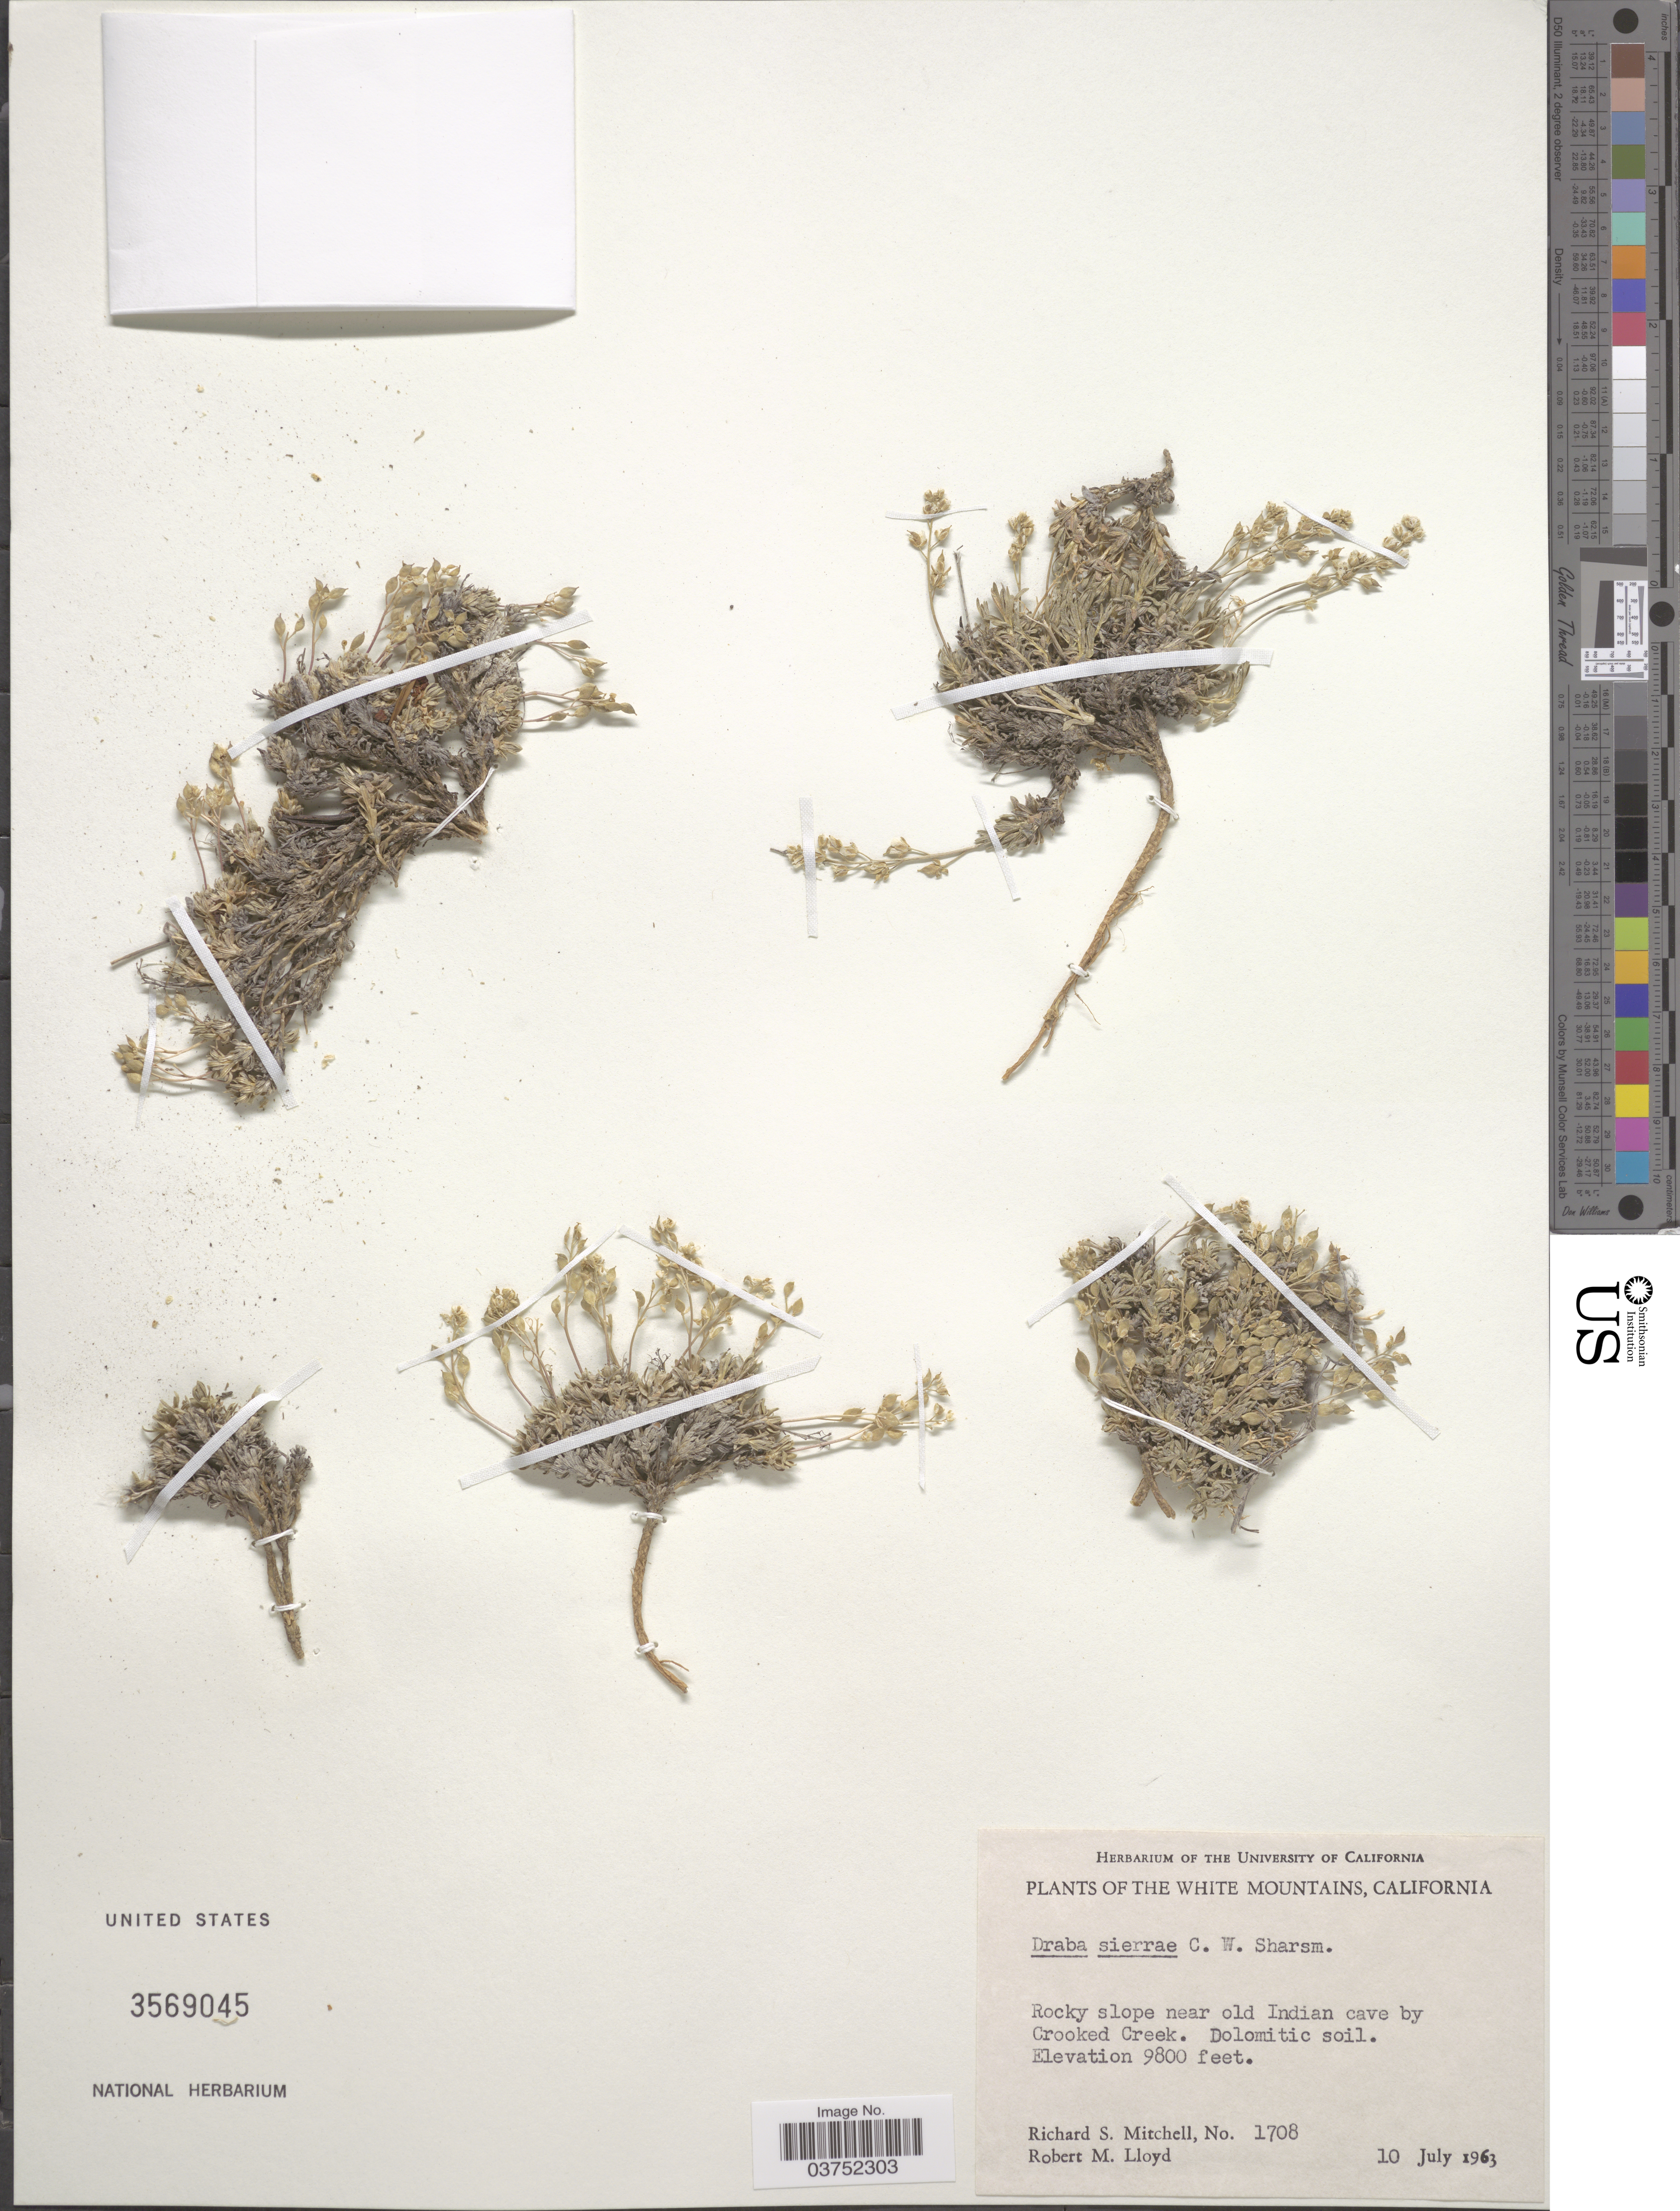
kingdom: Plantae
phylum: Tracheophyta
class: Magnoliopsida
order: Brassicales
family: Brassicaceae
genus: Draba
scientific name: Draba sierrae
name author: Sharsm.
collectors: R. S. Mitchell & R. M. Lloyd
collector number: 1708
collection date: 1963-07-10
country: United States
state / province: California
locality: White Mountains. Rocky slope near old Indian cave by Crooked Creek.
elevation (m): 2987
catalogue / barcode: US 3569045